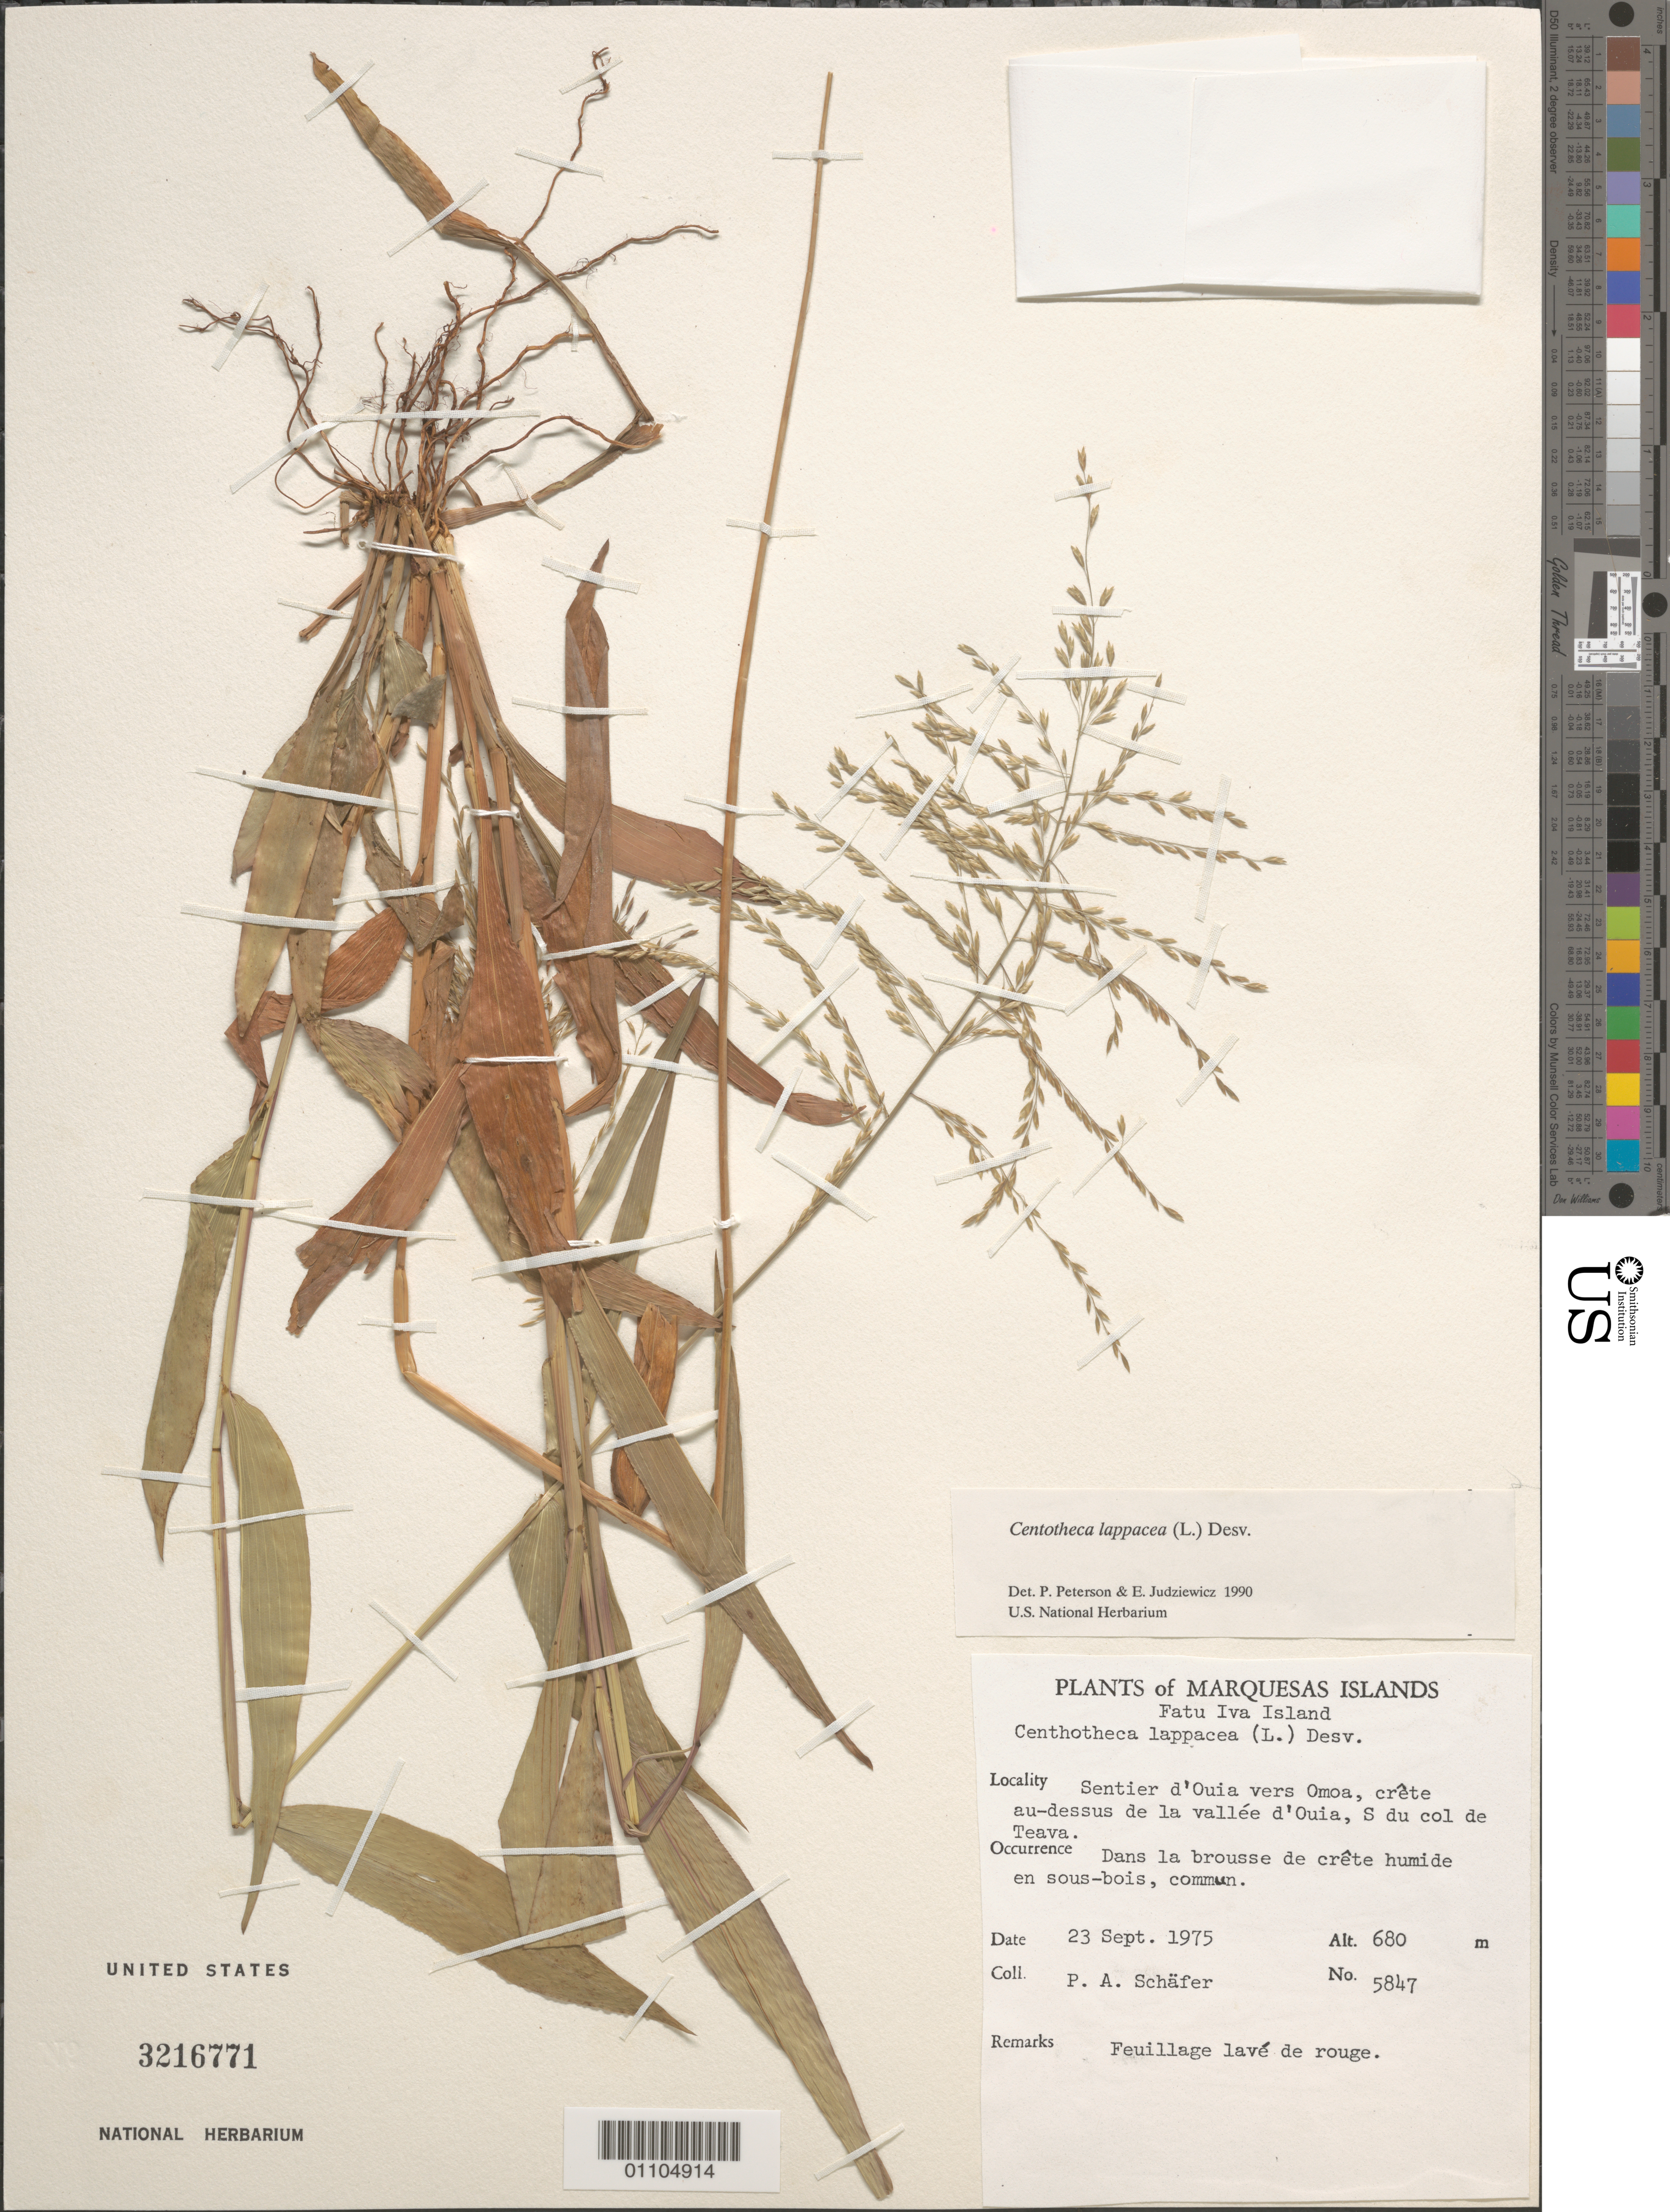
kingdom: Plantae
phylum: Tracheophyta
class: Liliopsida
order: Poales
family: Poaceae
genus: Centotheca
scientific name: Centotheca lappacea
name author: (L.) Desv.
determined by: Peterson, P. M.; Judziewicz, E. J.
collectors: P. A. Schäfer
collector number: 5847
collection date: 1975-08-23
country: French Polynesia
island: Fatu Hiva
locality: Sentier d'Ouia vers 'Omo'a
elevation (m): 680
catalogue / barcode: US 3216771